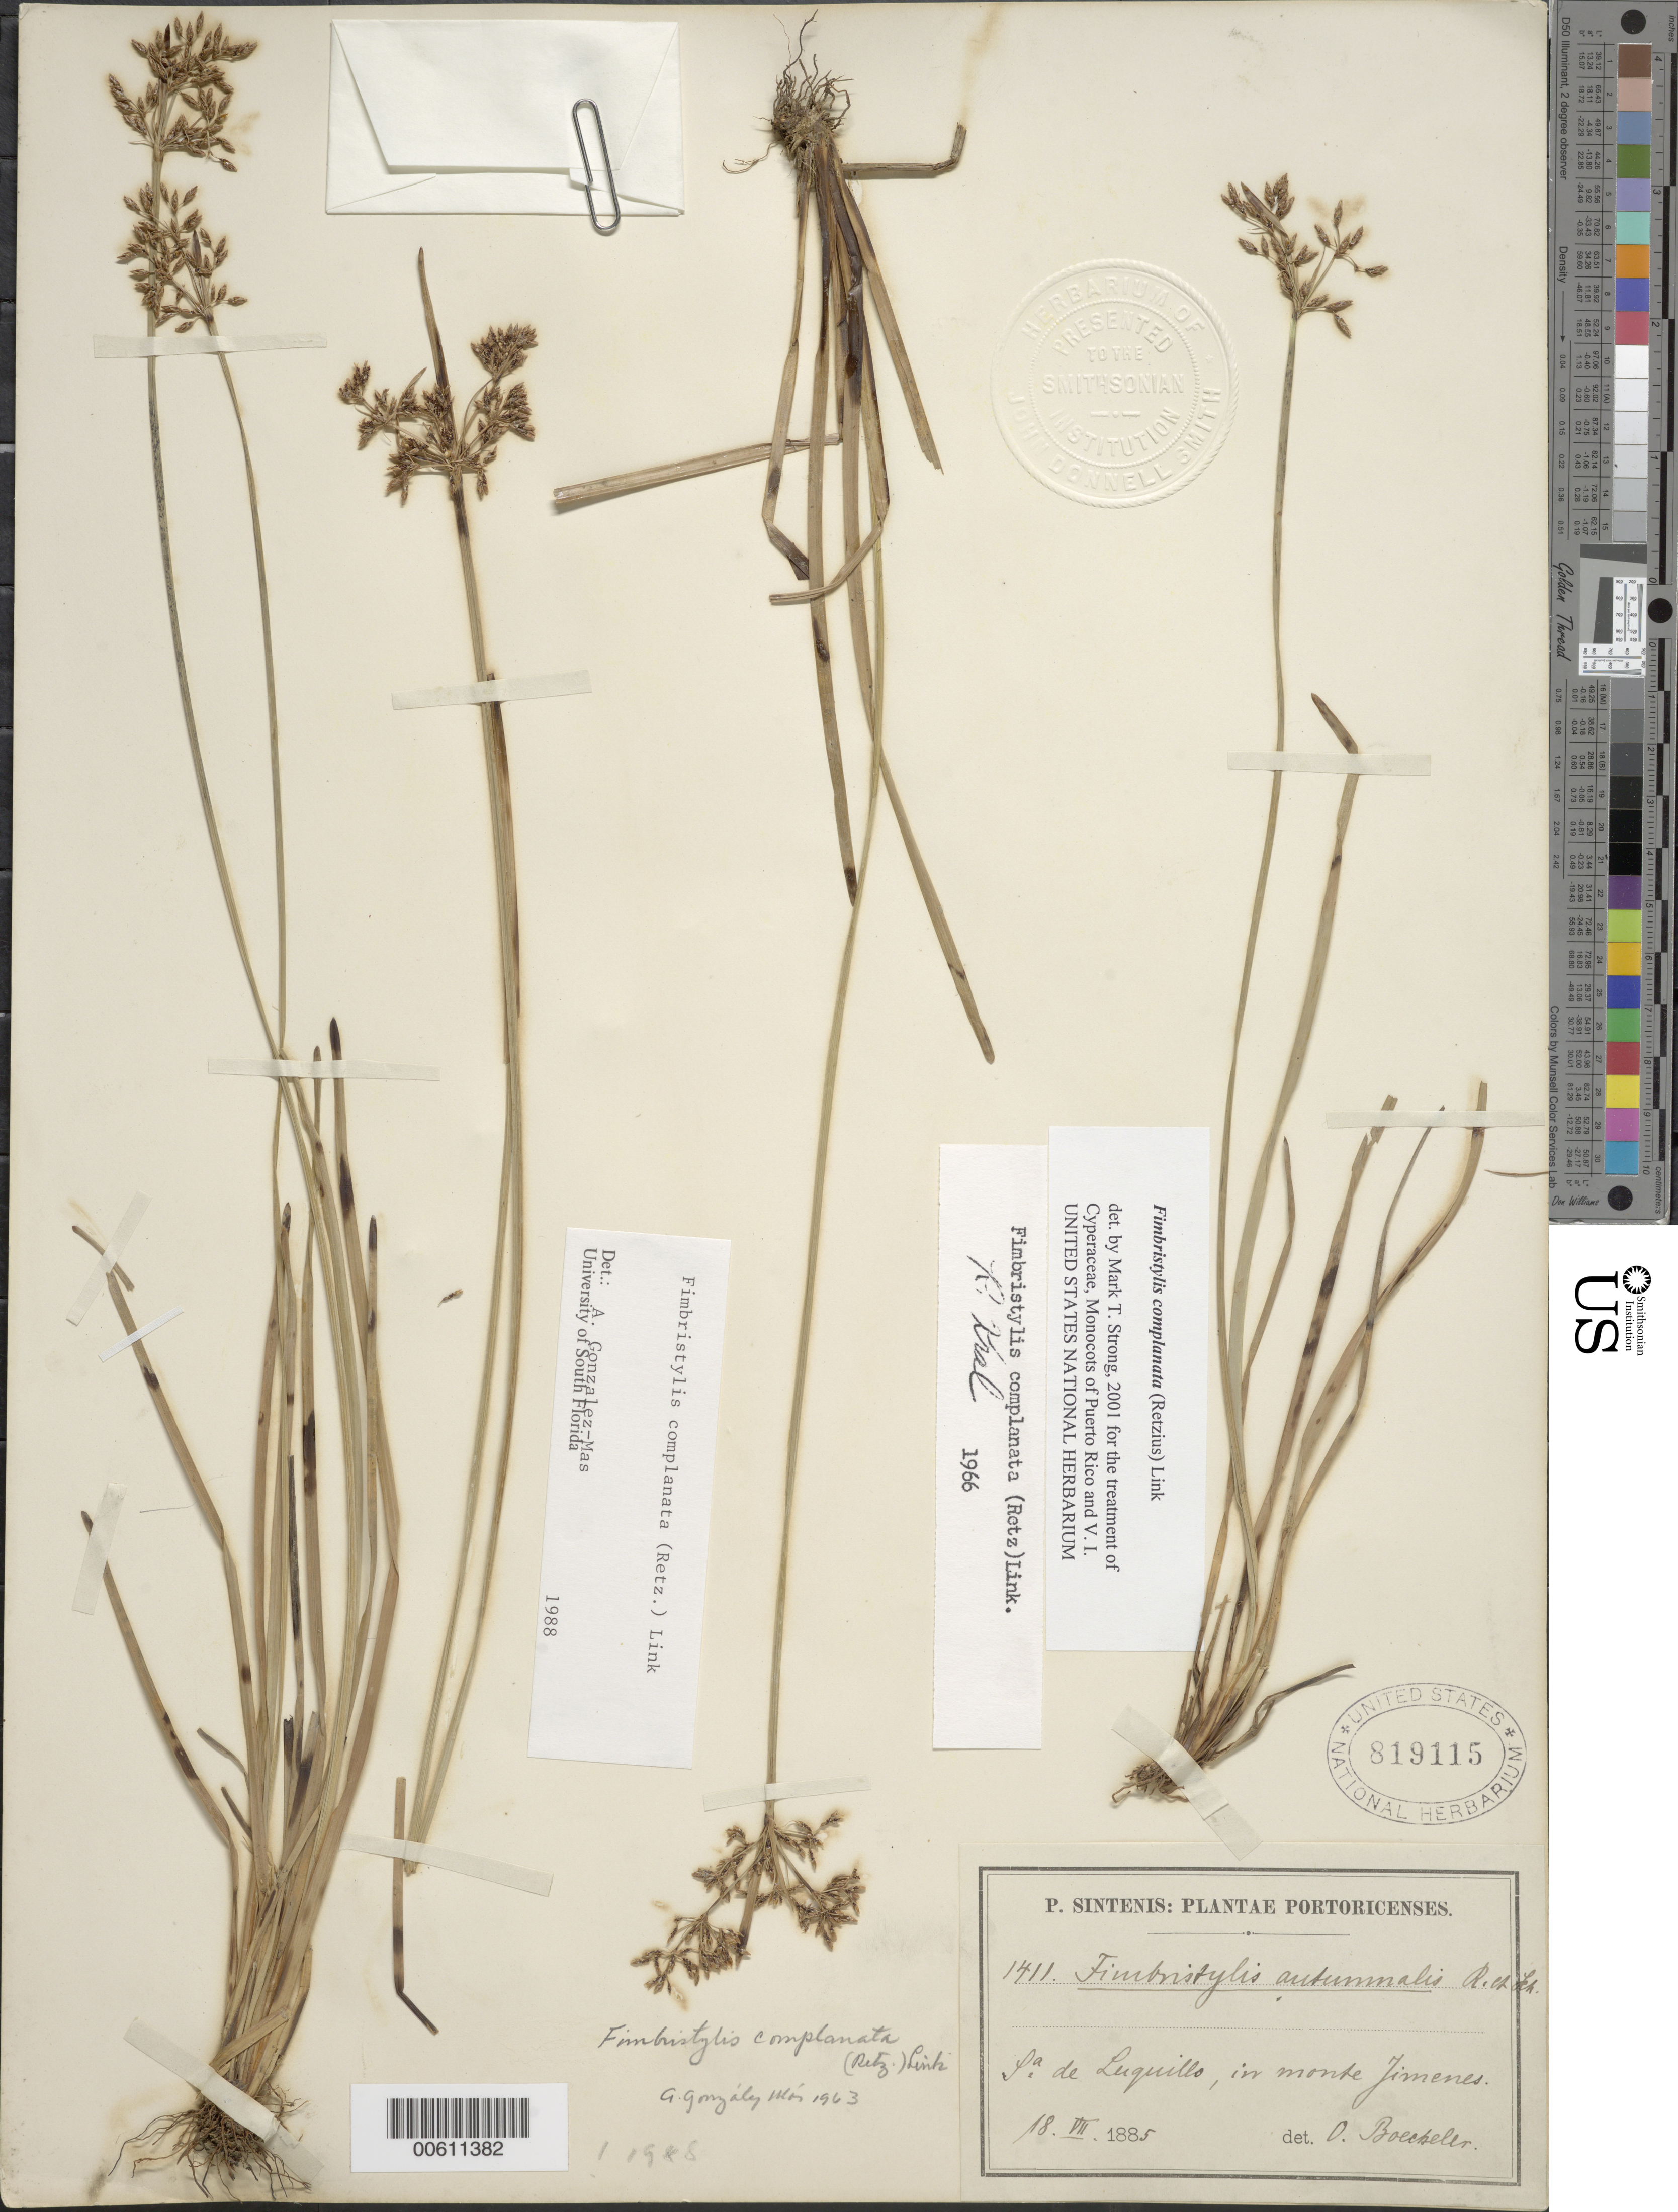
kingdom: Plantae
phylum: Tracheophyta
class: Liliopsida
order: Poales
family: Cyperaceae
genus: Fimbristylis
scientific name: Fimbristylis complanata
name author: (Retz.) Link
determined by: Strong, M. T., (US), Smithsonian Institution - National Museum of Natural History (UNITED STATES)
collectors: P. Sintenis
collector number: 1411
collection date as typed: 18 Jul 1885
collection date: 1885-07-18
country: Puerto Rico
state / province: Luquillo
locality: Sierra de Luquillo.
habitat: In monte Jimenes.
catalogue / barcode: US 819115